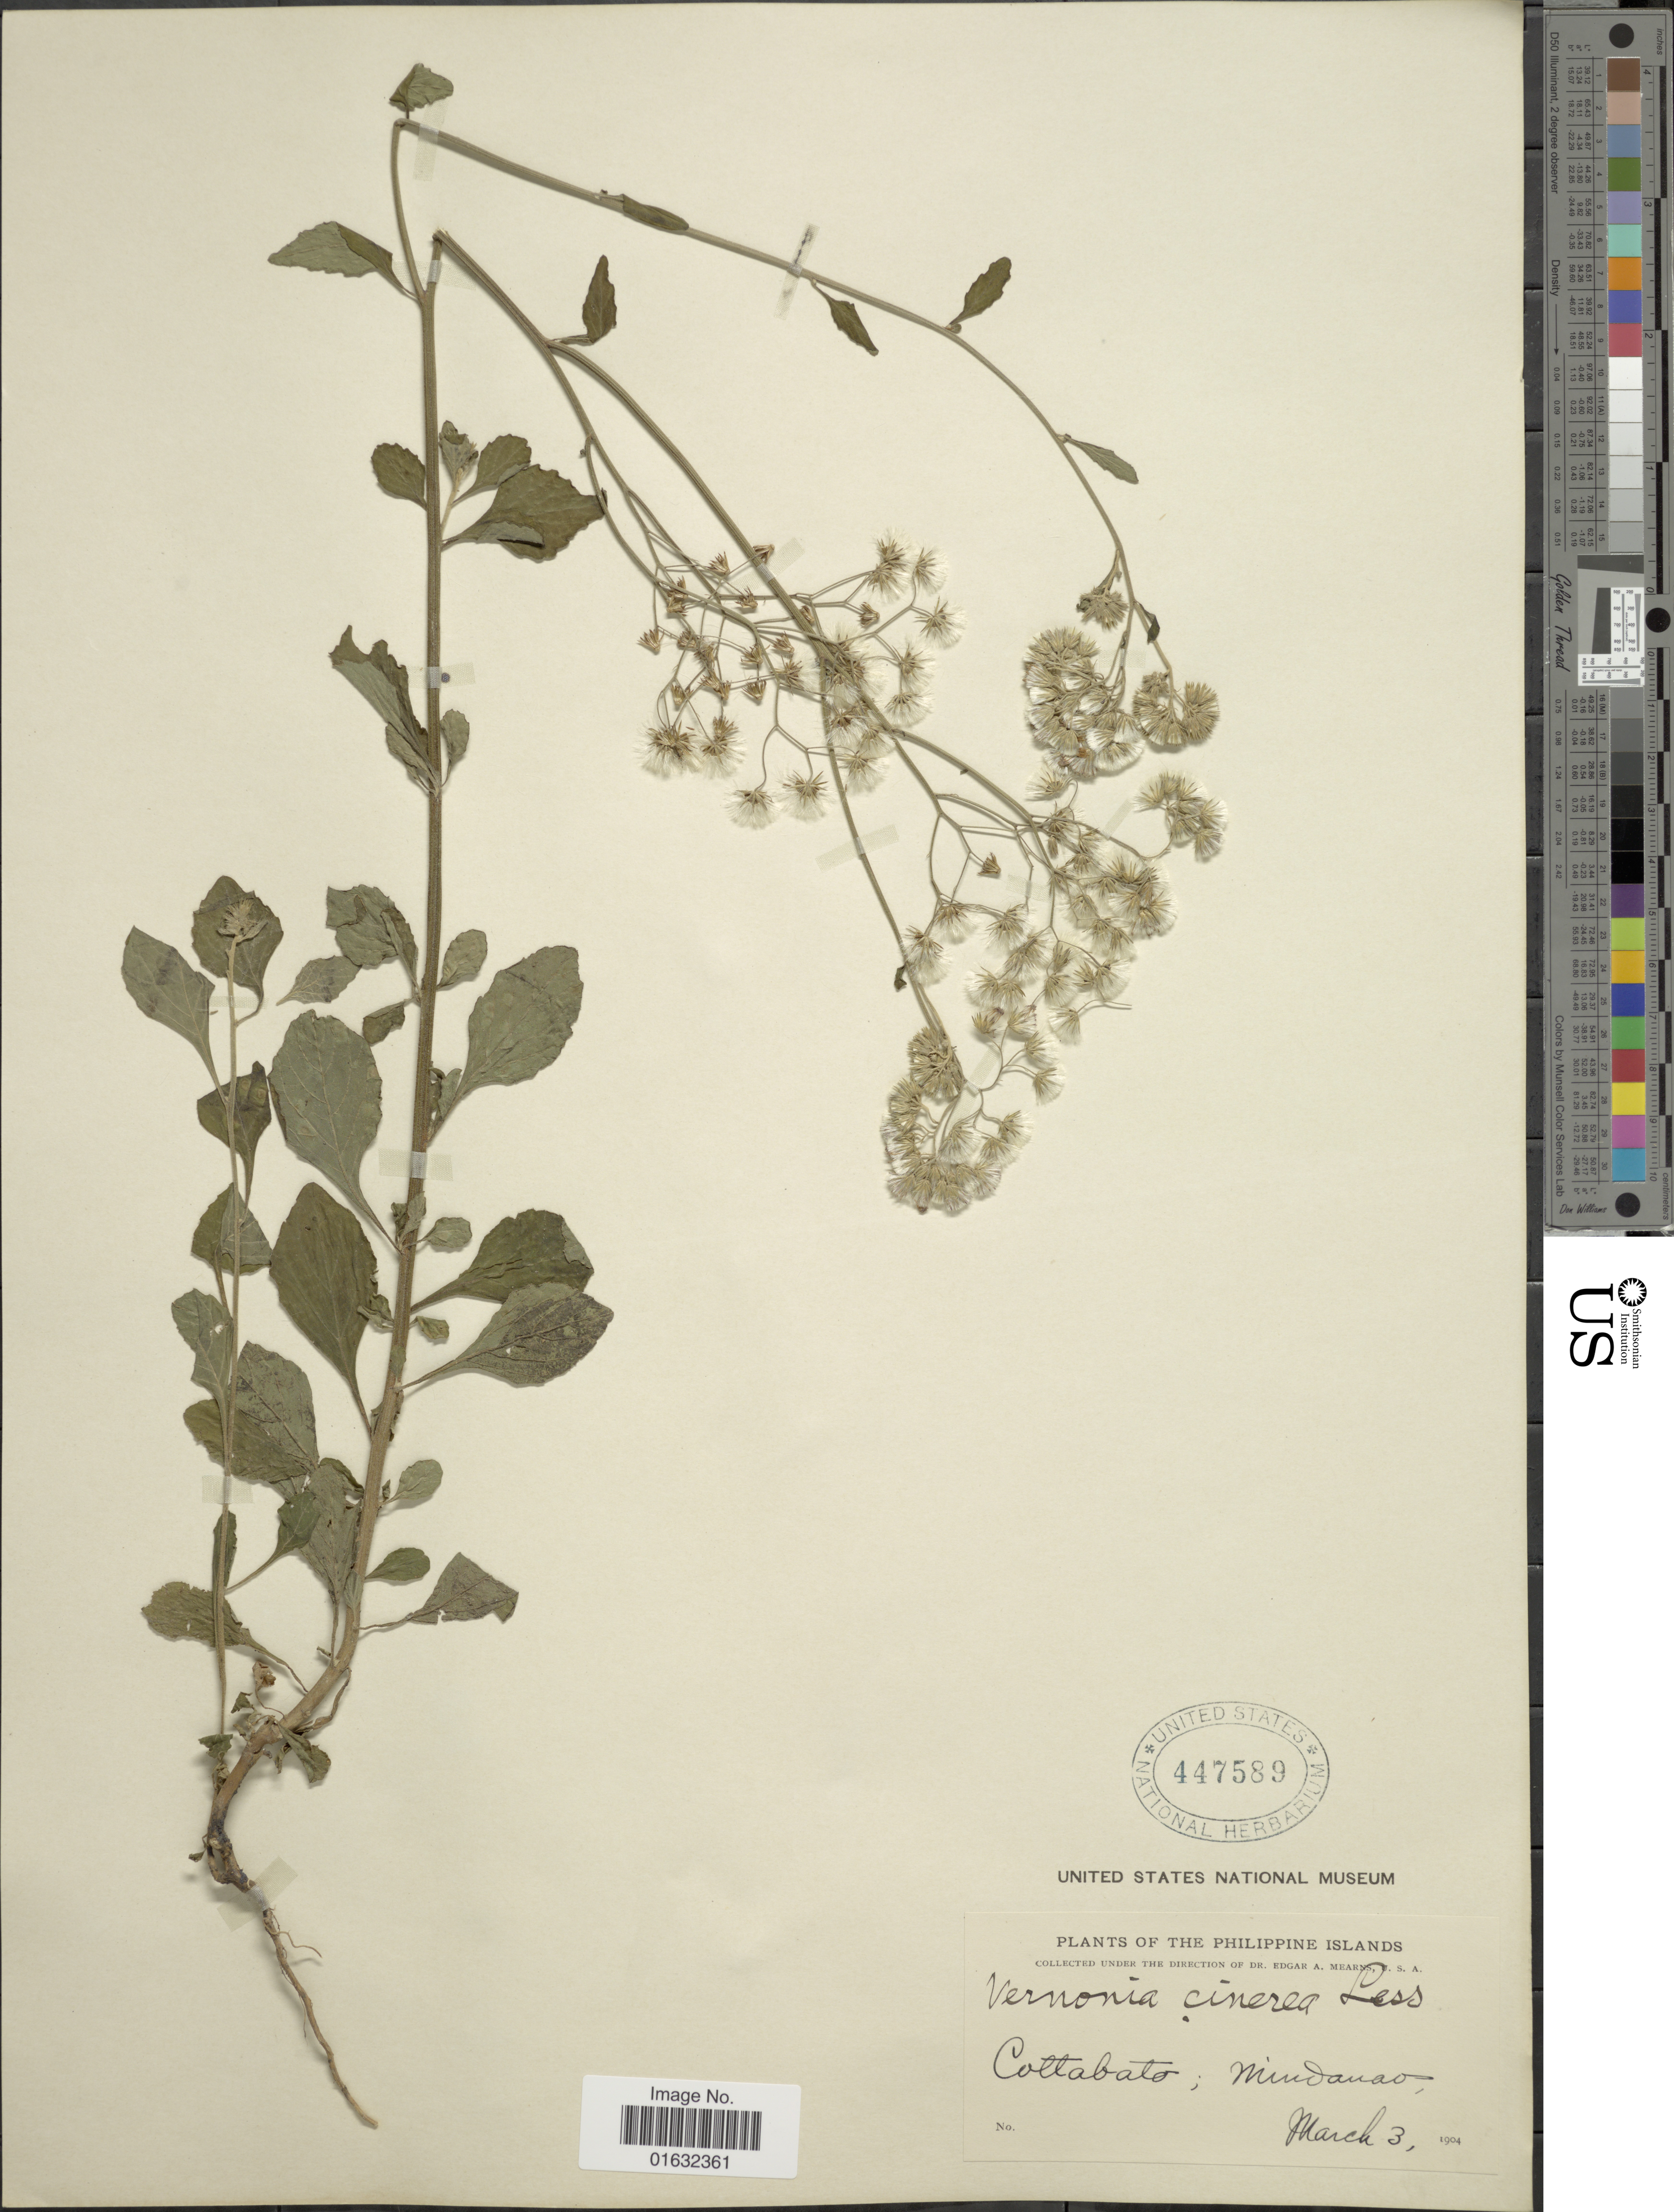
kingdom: Plantae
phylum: Tracheophyta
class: Magnoliopsida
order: Asterales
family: Asteraceae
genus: Cyanthillium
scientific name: Cyanthillium cinereum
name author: (L.) H. Rob.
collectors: E. A. Mearns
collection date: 1904-03-03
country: Philippines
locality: Philippine Islands, Cottabato; Mindanao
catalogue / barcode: US 447589